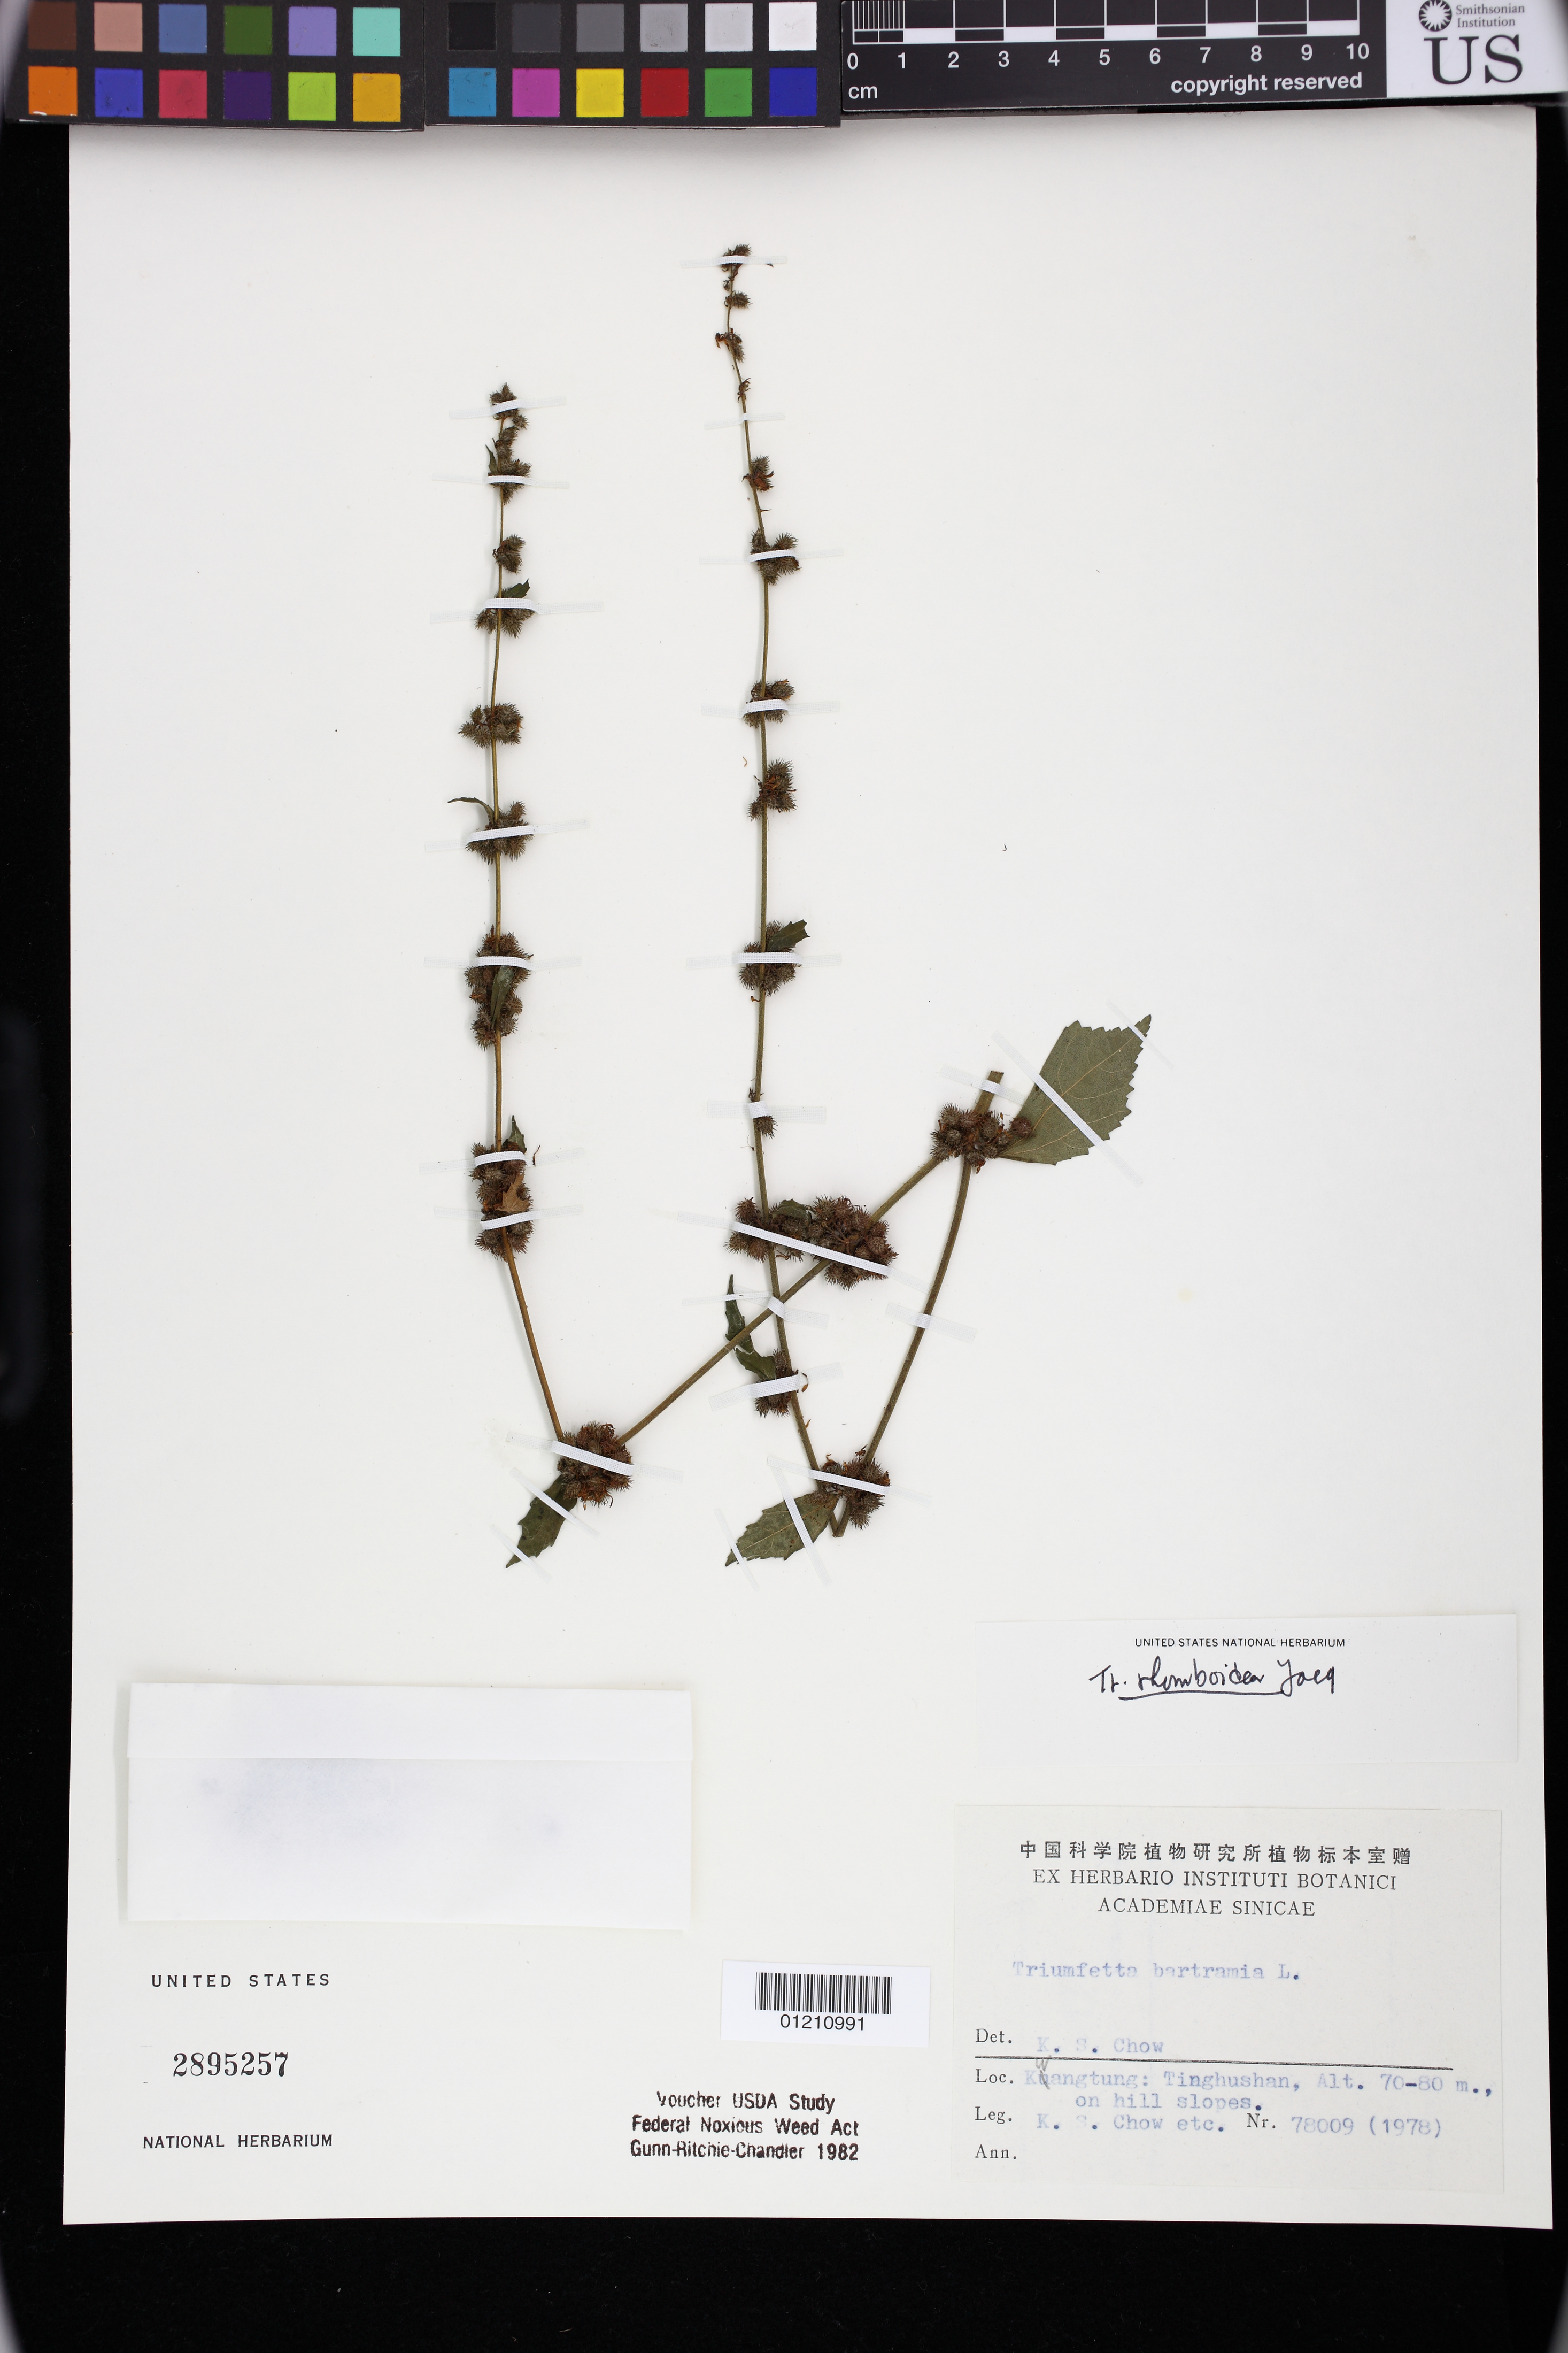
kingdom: Plantae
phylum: Tracheophyta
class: Magnoliopsida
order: Malvales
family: Malvaceae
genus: Triumfetta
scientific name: Triumfetta rhomboidea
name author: Jacq.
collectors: K. S. Chow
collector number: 78009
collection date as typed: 1978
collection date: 1978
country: China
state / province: Guangdong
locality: Kwangtung: Tinghushan,. .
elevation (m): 70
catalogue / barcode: US 2895257